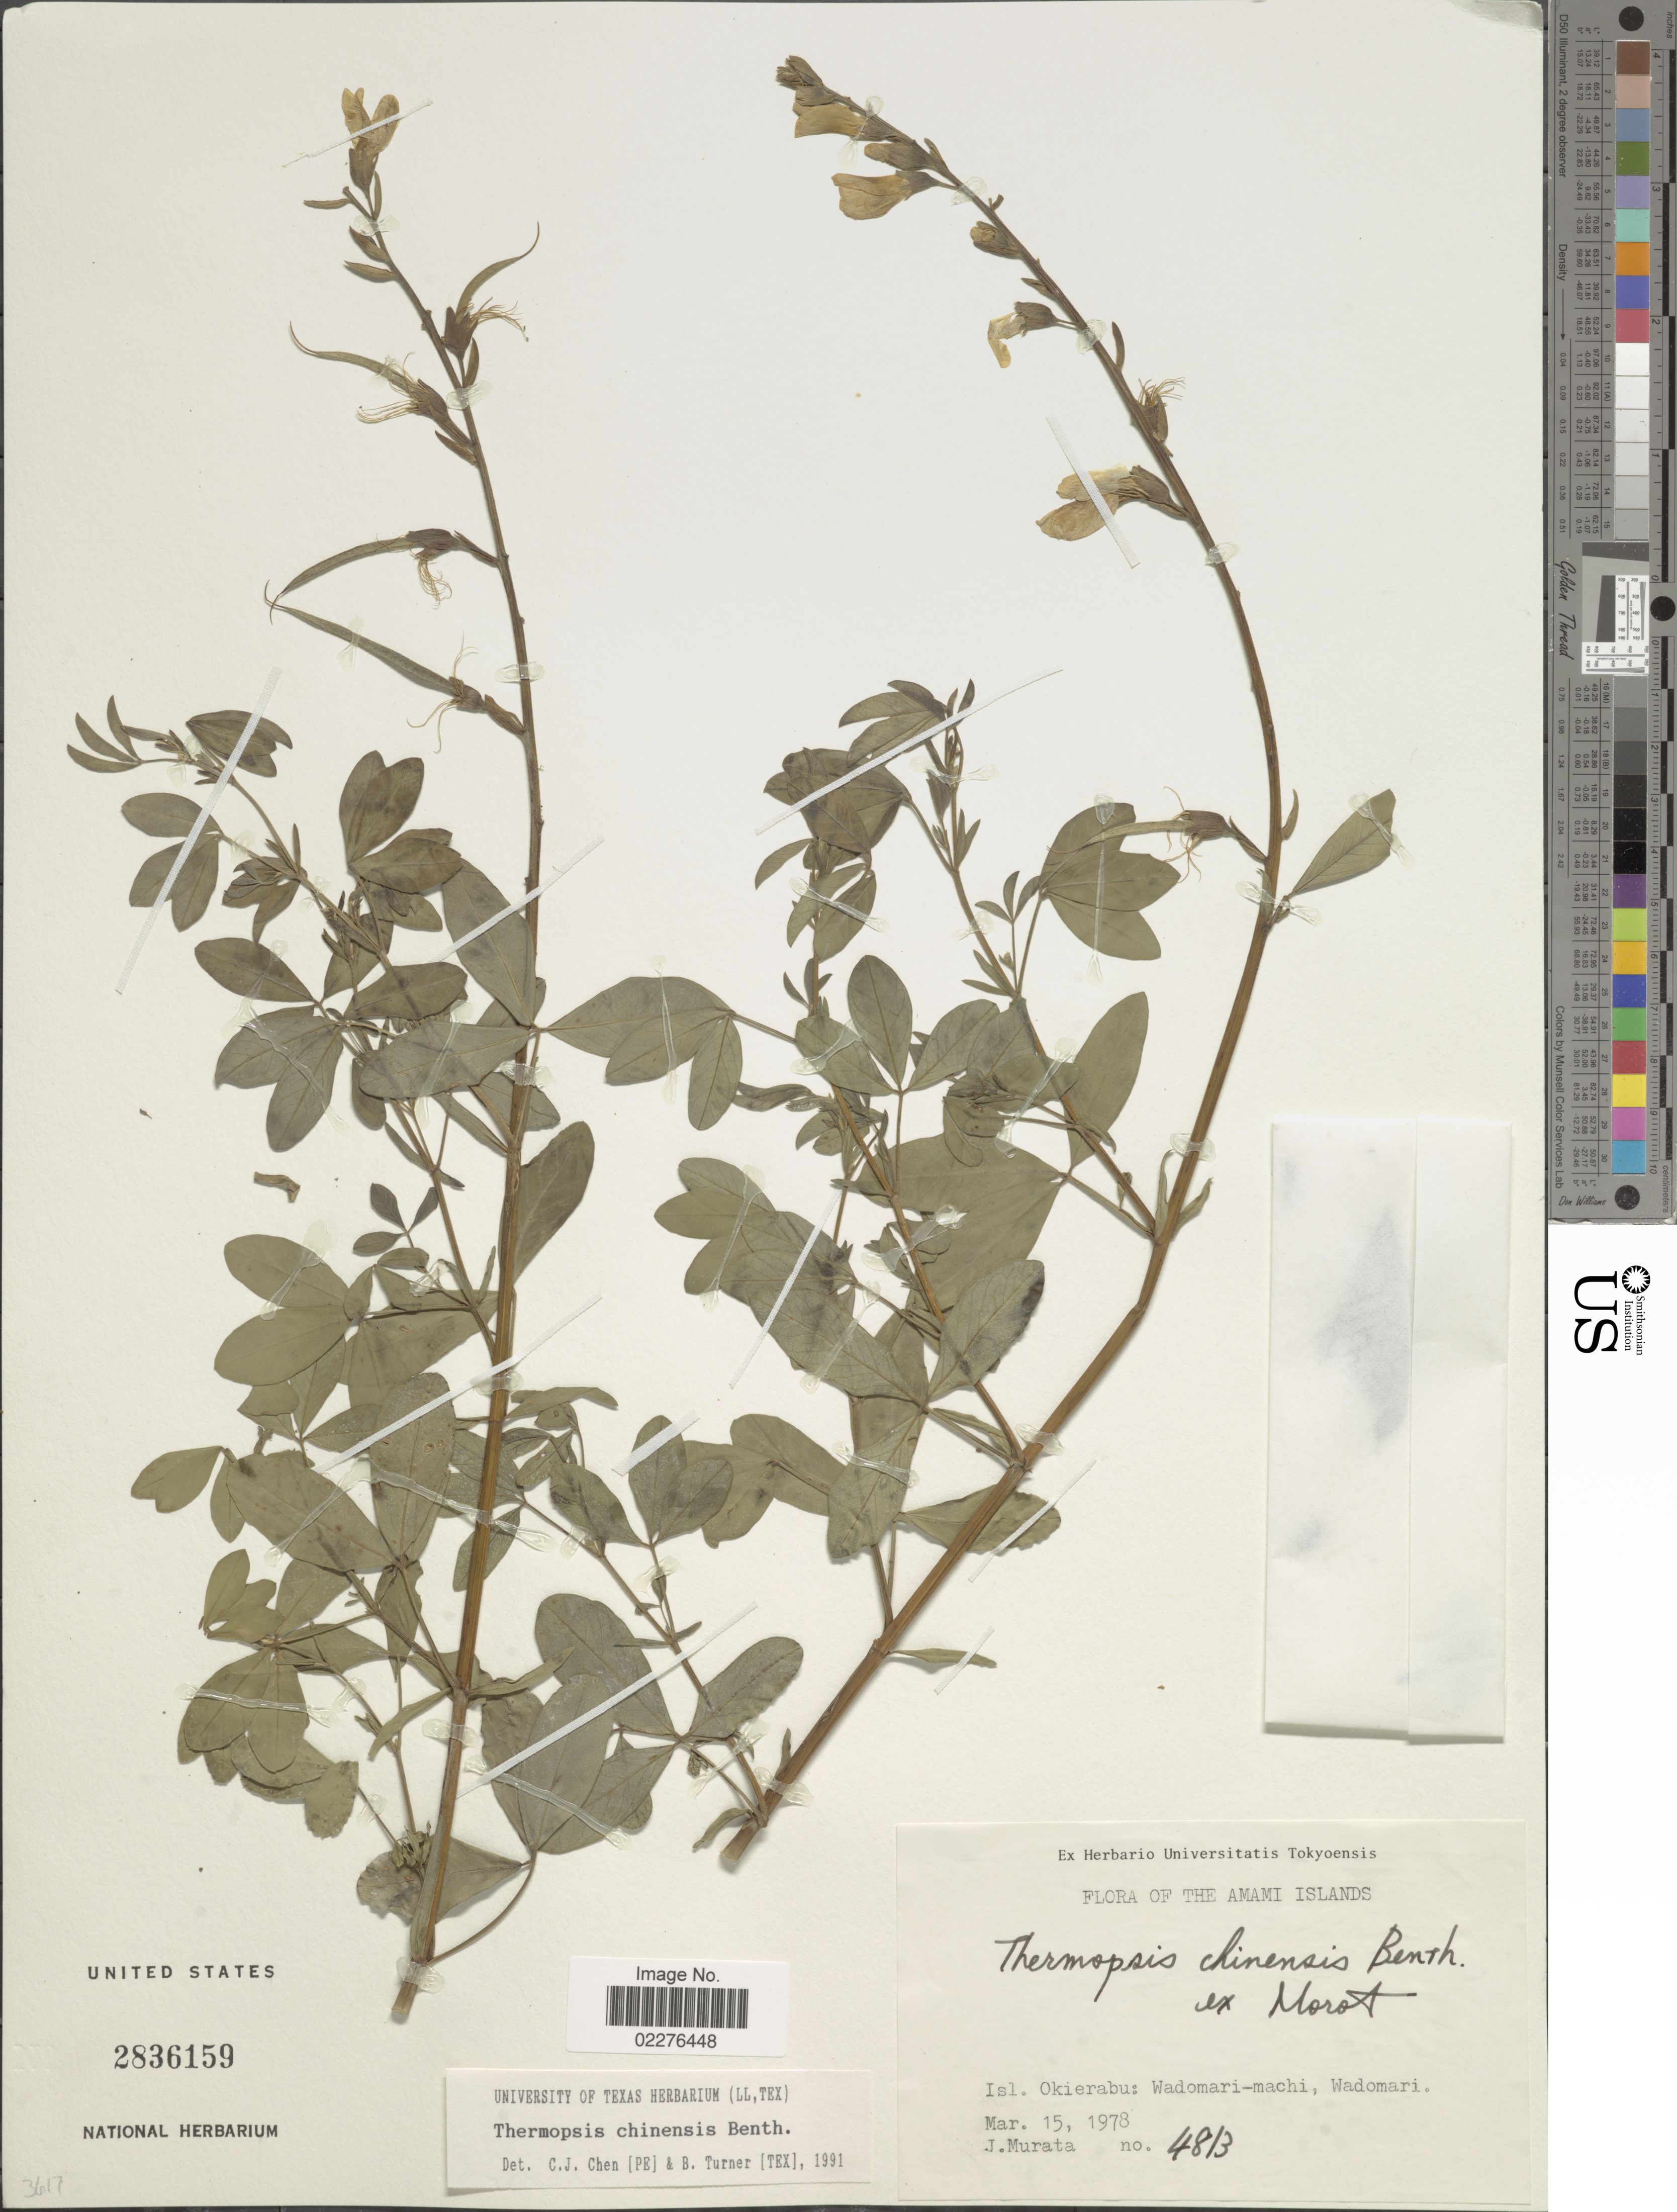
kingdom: Plantae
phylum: Tracheophyta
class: Magnoliopsida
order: Fabales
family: Fabaceae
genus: Thermopsis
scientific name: Thermopsis chinensis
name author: Benth. ex S. Moore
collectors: J. Murata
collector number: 4813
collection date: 1978-03-15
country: Japan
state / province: Okinawa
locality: The Amami Islands, Isl. Okierabu: Wadomari-machi, Wadomari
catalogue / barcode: US 2836159